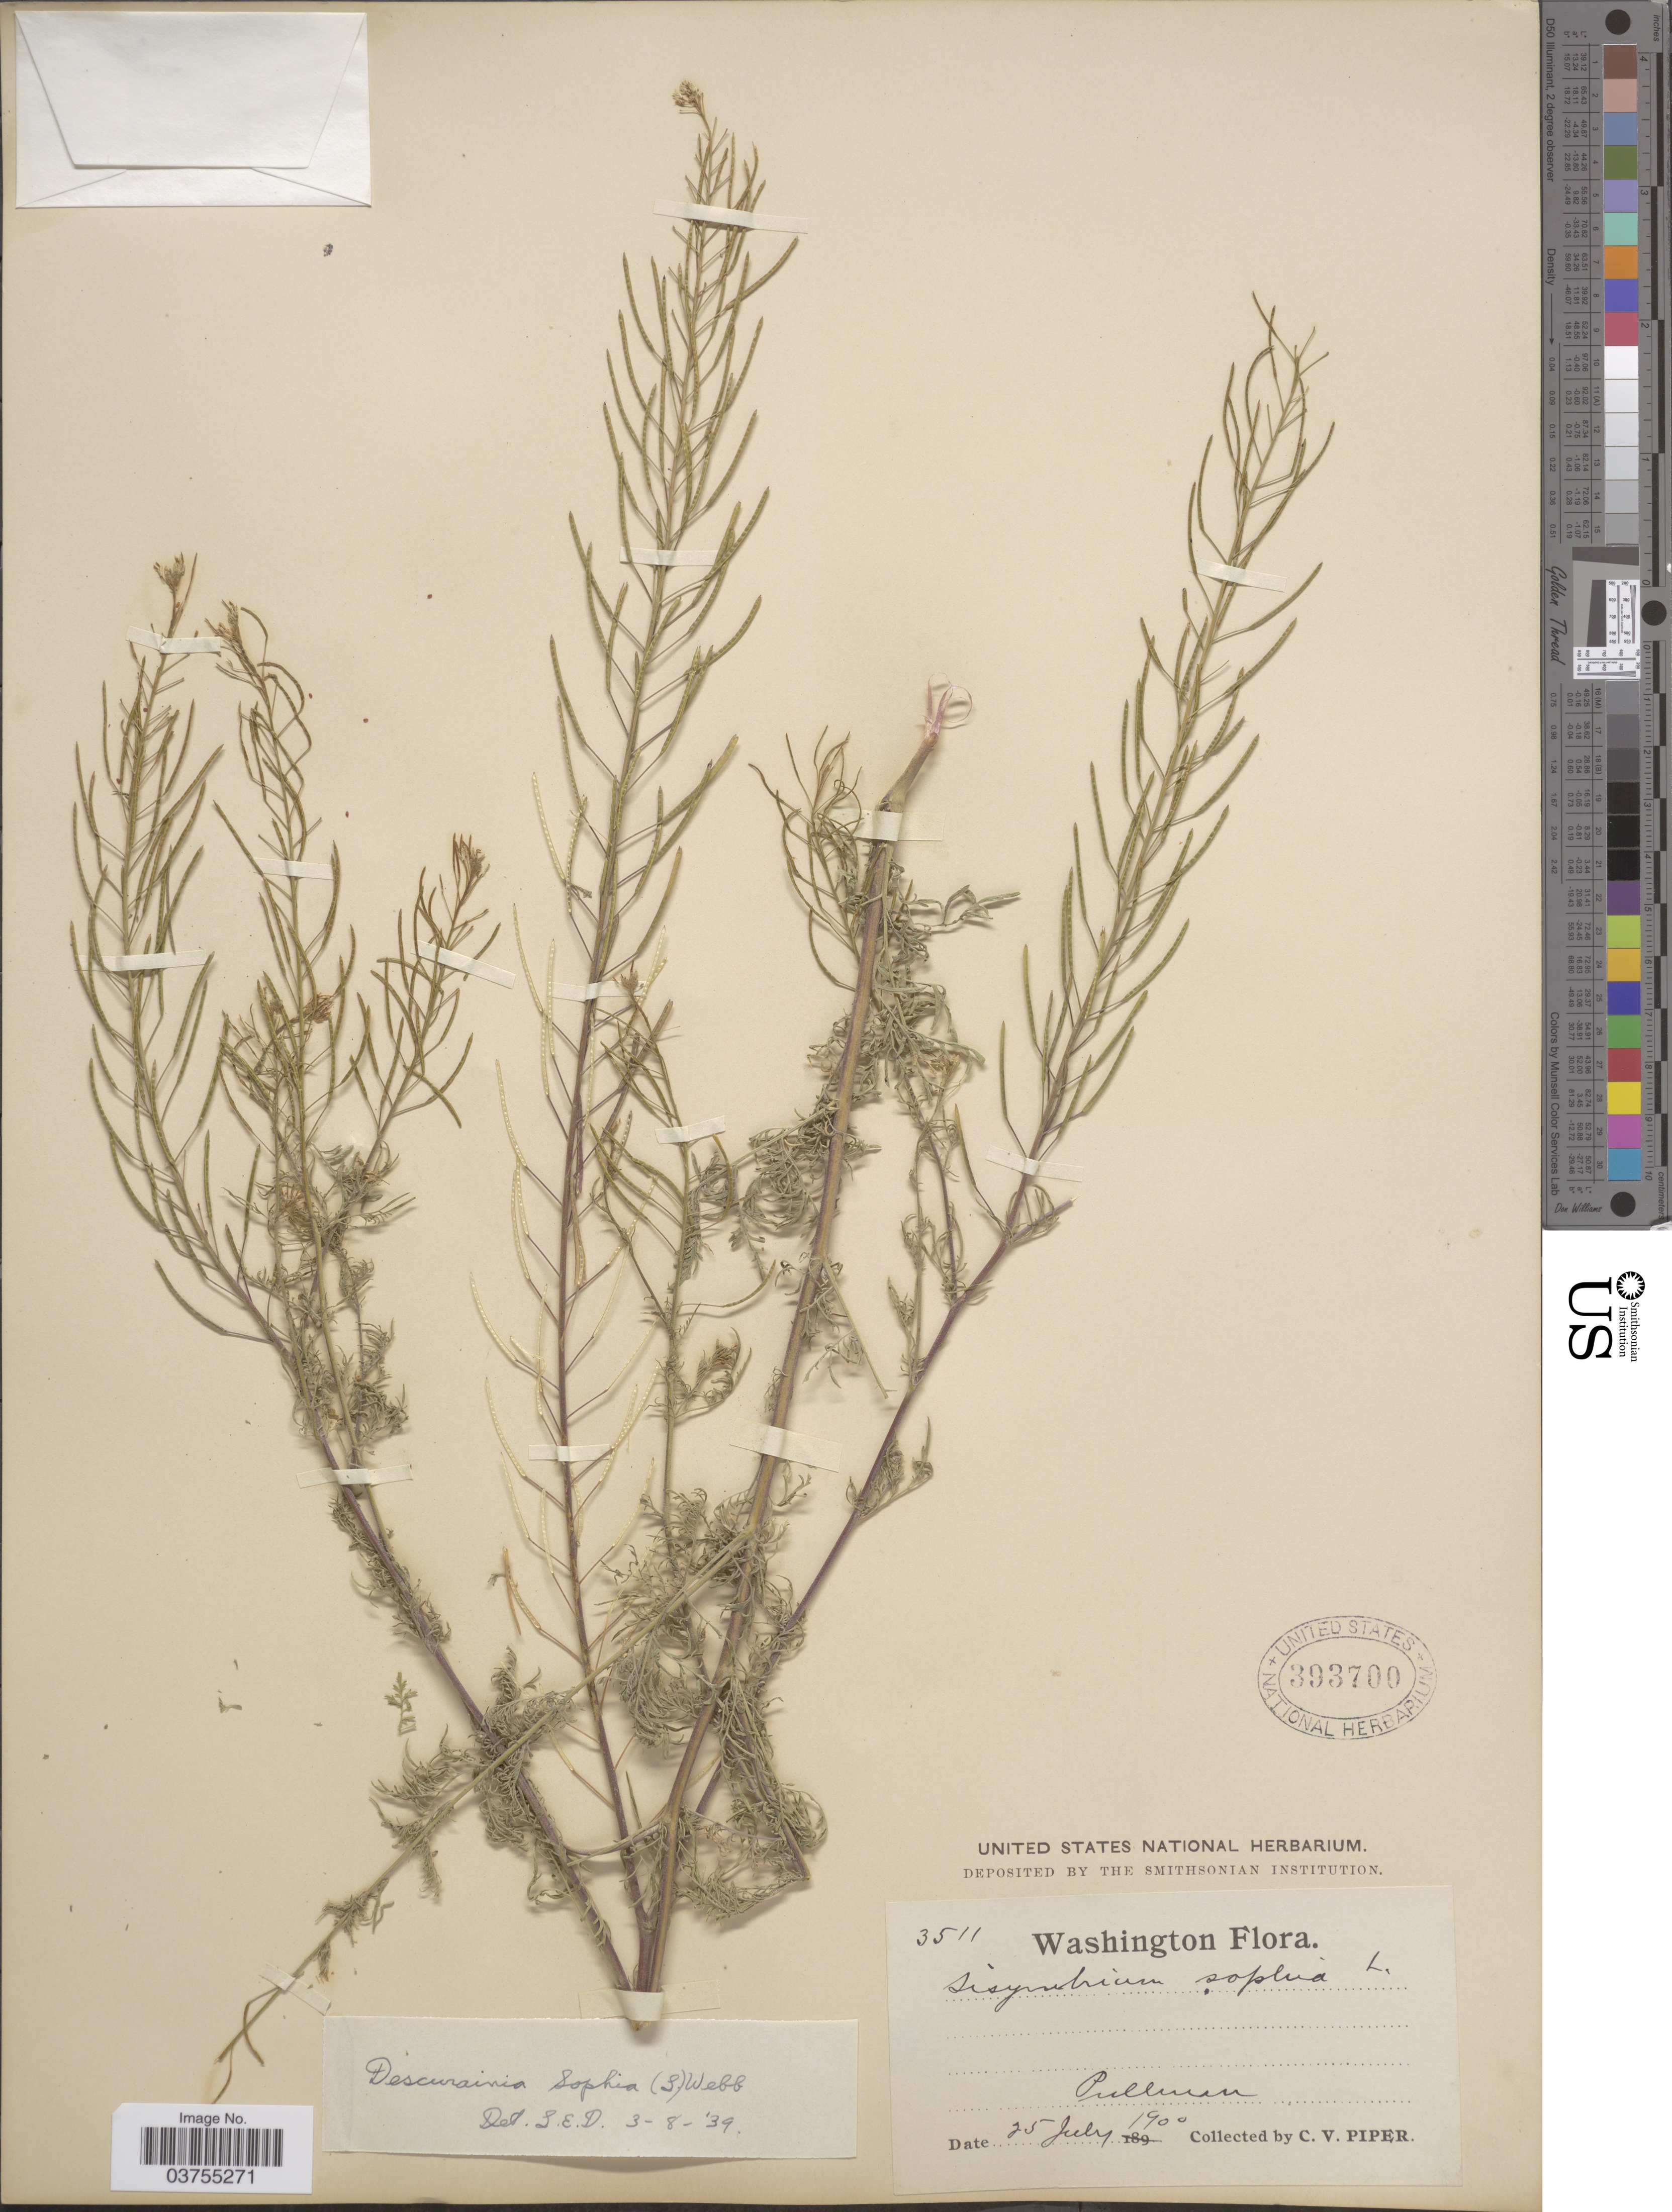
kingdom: Plantae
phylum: Tracheophyta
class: Magnoliopsida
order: Brassicales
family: Brassicaceae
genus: Descurainia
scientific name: Descurainia sophia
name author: (L.) Webb ex Prantl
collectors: C. V. Piper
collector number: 3511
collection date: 1900-07-25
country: United States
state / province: Washington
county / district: Whitman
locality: Pullman.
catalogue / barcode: US 393700